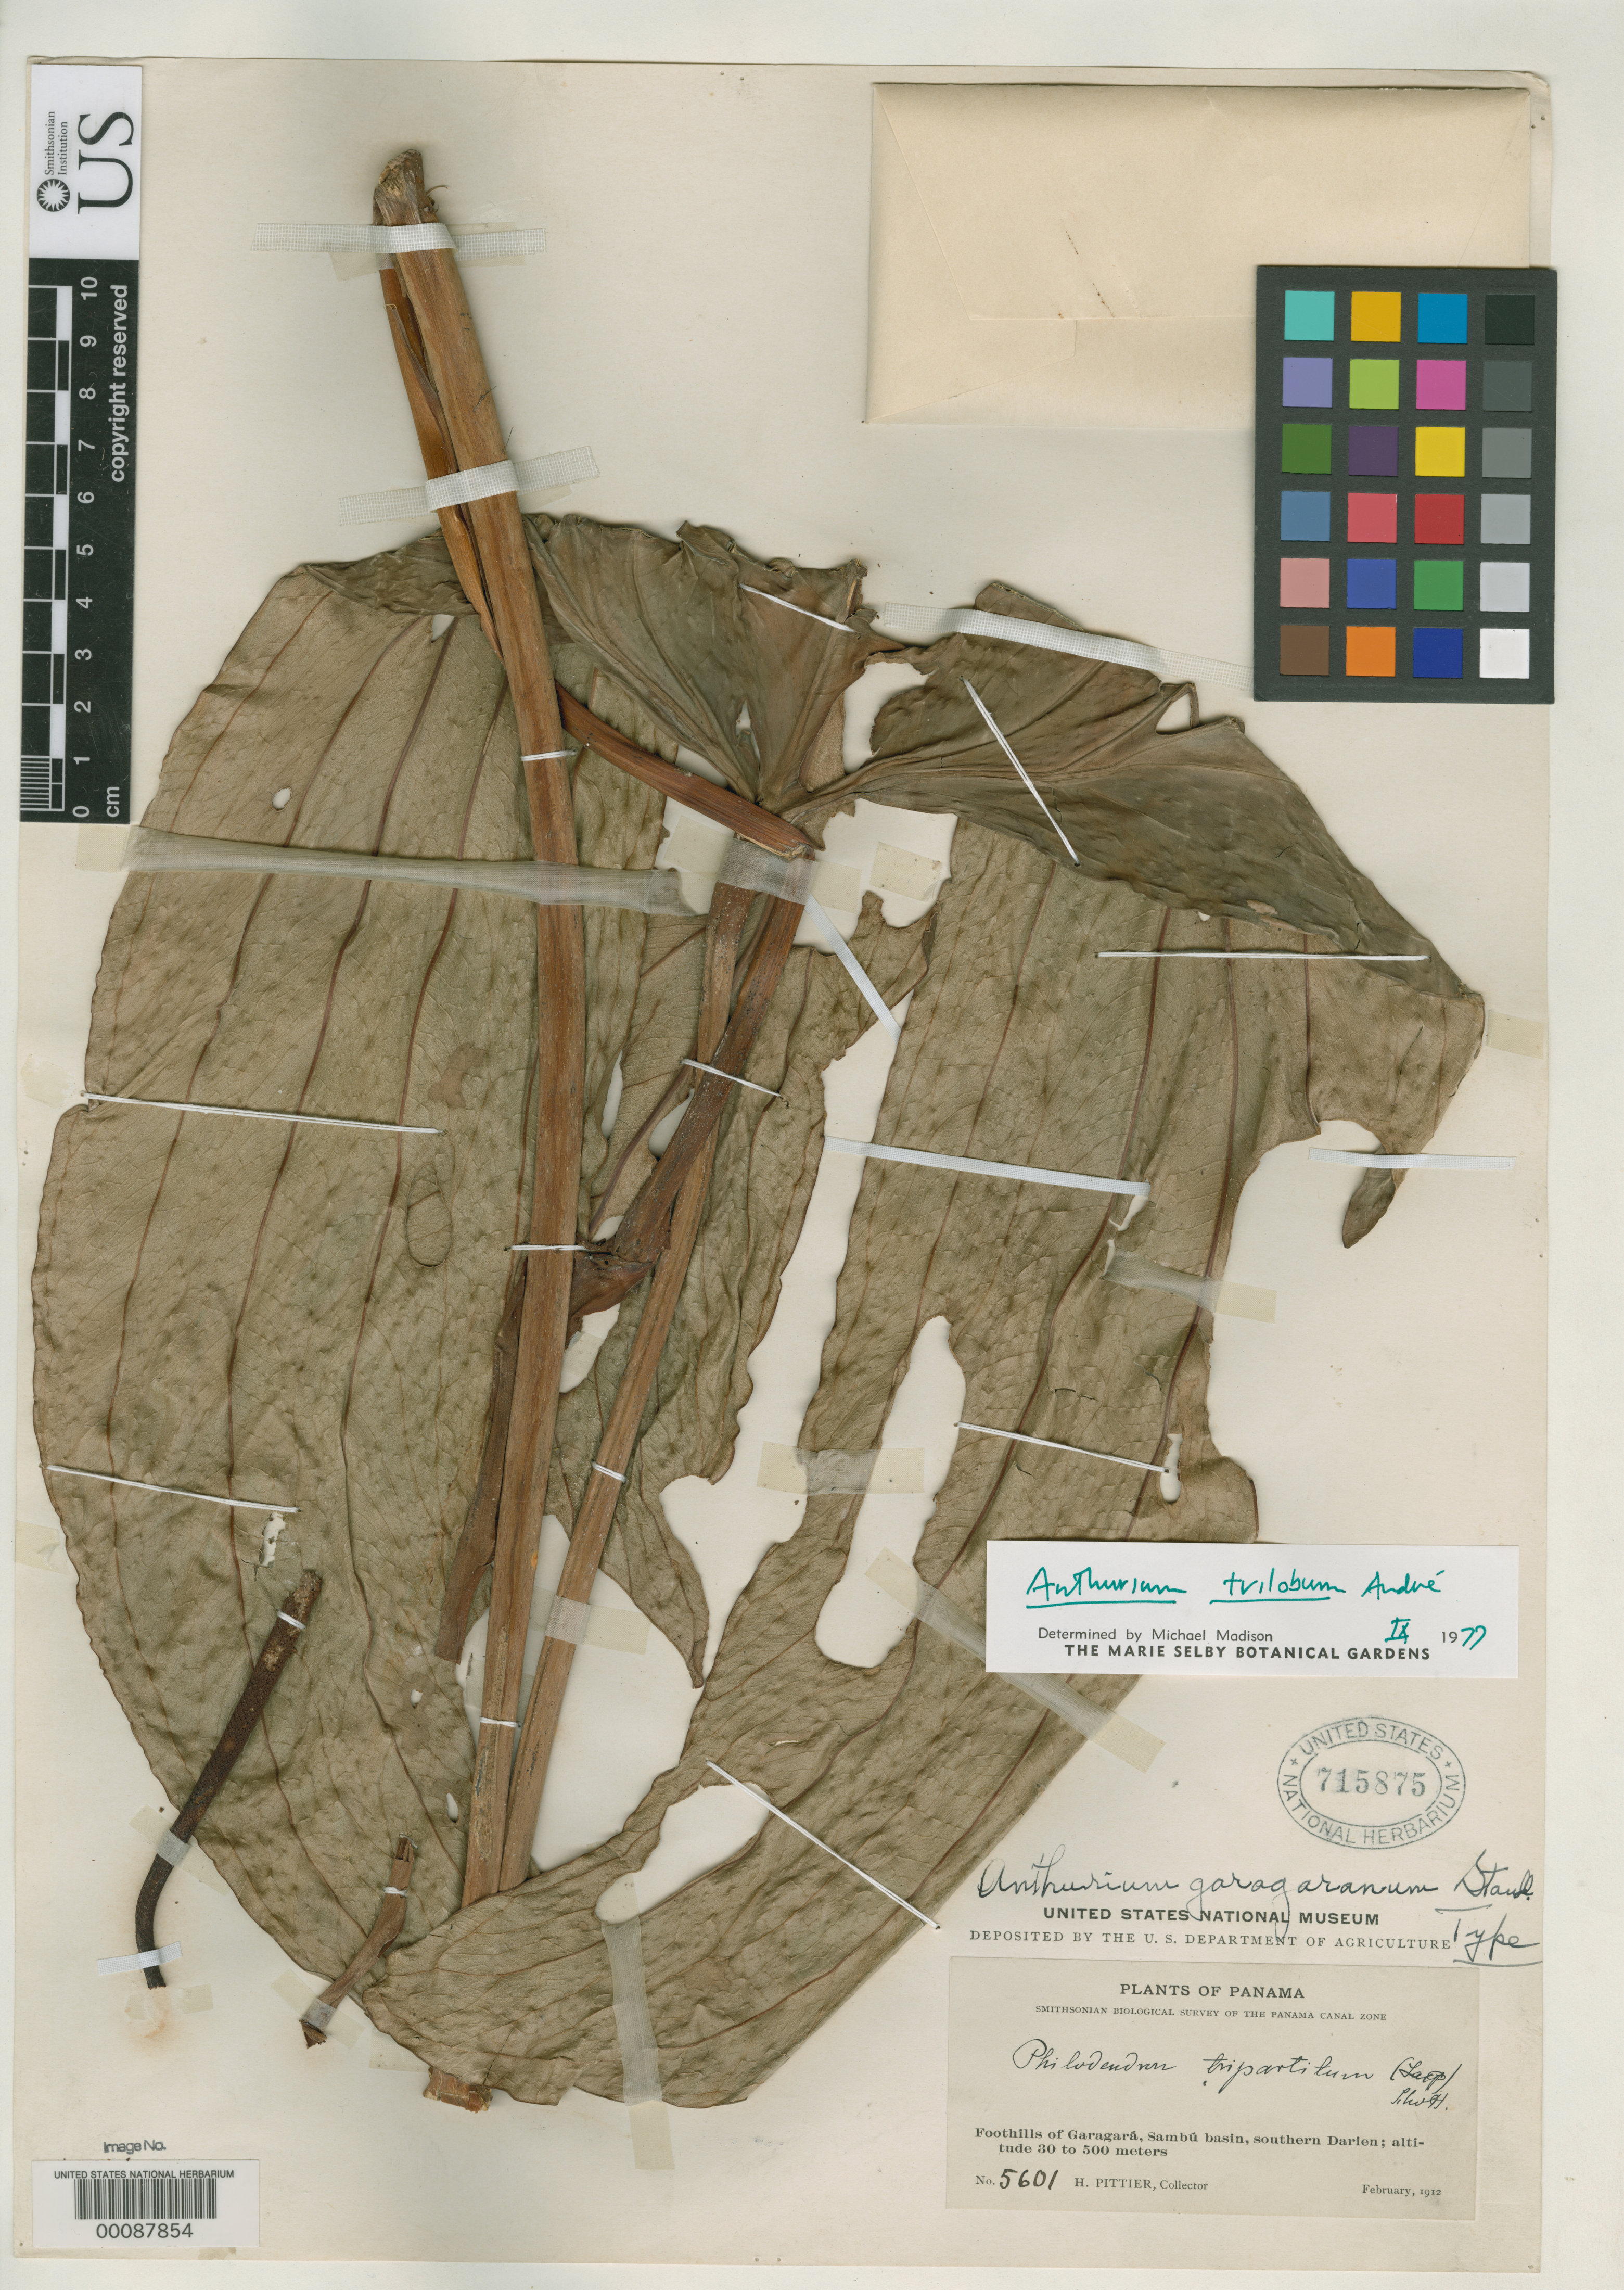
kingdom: Plantae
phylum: Tracheophyta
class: Liliopsida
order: Alismatales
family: Araceae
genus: Anthurium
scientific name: Anthurium garagaranum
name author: Standl.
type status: Holotype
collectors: H. F. Pittier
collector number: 5601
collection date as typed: Feb 1912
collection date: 1912-02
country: Panama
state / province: Darién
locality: Foothills of Garagara, Sambu Basin.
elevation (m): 30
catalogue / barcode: US 715875